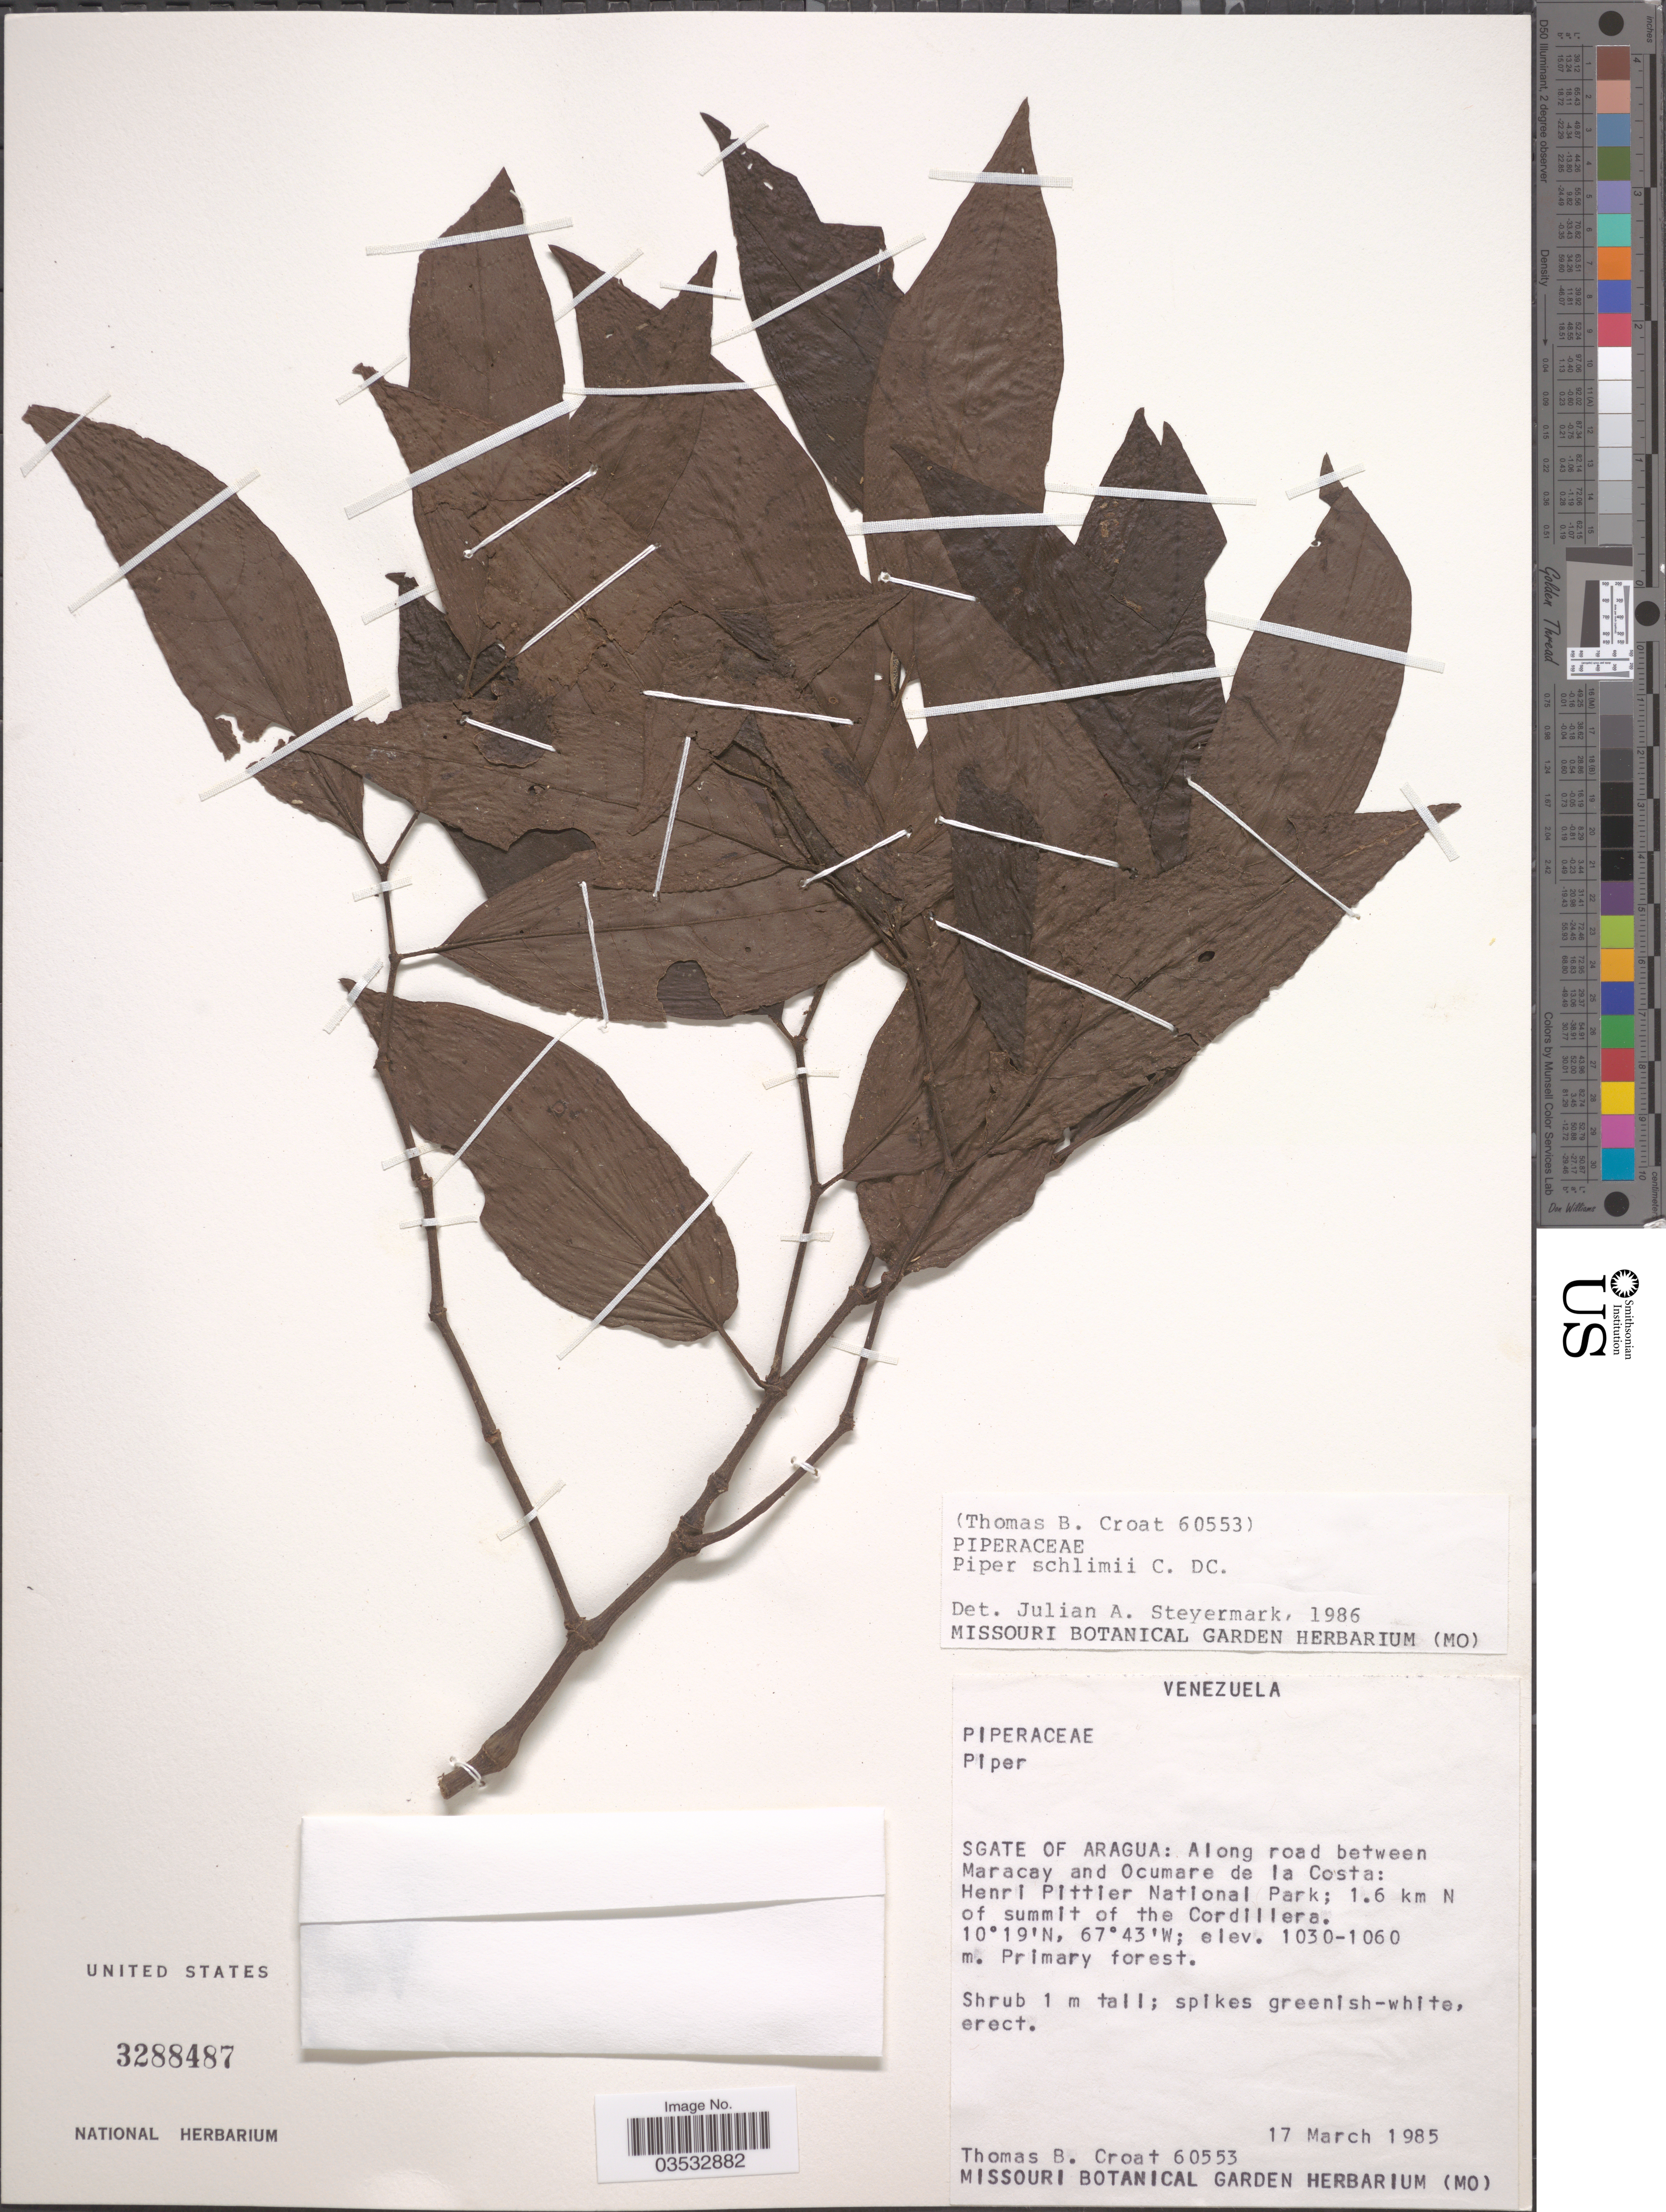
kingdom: Plantae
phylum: Tracheophyta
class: Magnoliopsida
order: Piperales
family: Piperaceae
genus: Piper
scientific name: Piper schlimii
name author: C. DC.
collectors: T. B. Croat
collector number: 60553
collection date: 1985-03-17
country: Venezuela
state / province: Aragua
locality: Along road between Maracay and Ocumare de la Costa: Henri Pittier National Park; 1.6 km N of summit of the Cordillera.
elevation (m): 1030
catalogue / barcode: US 3288487